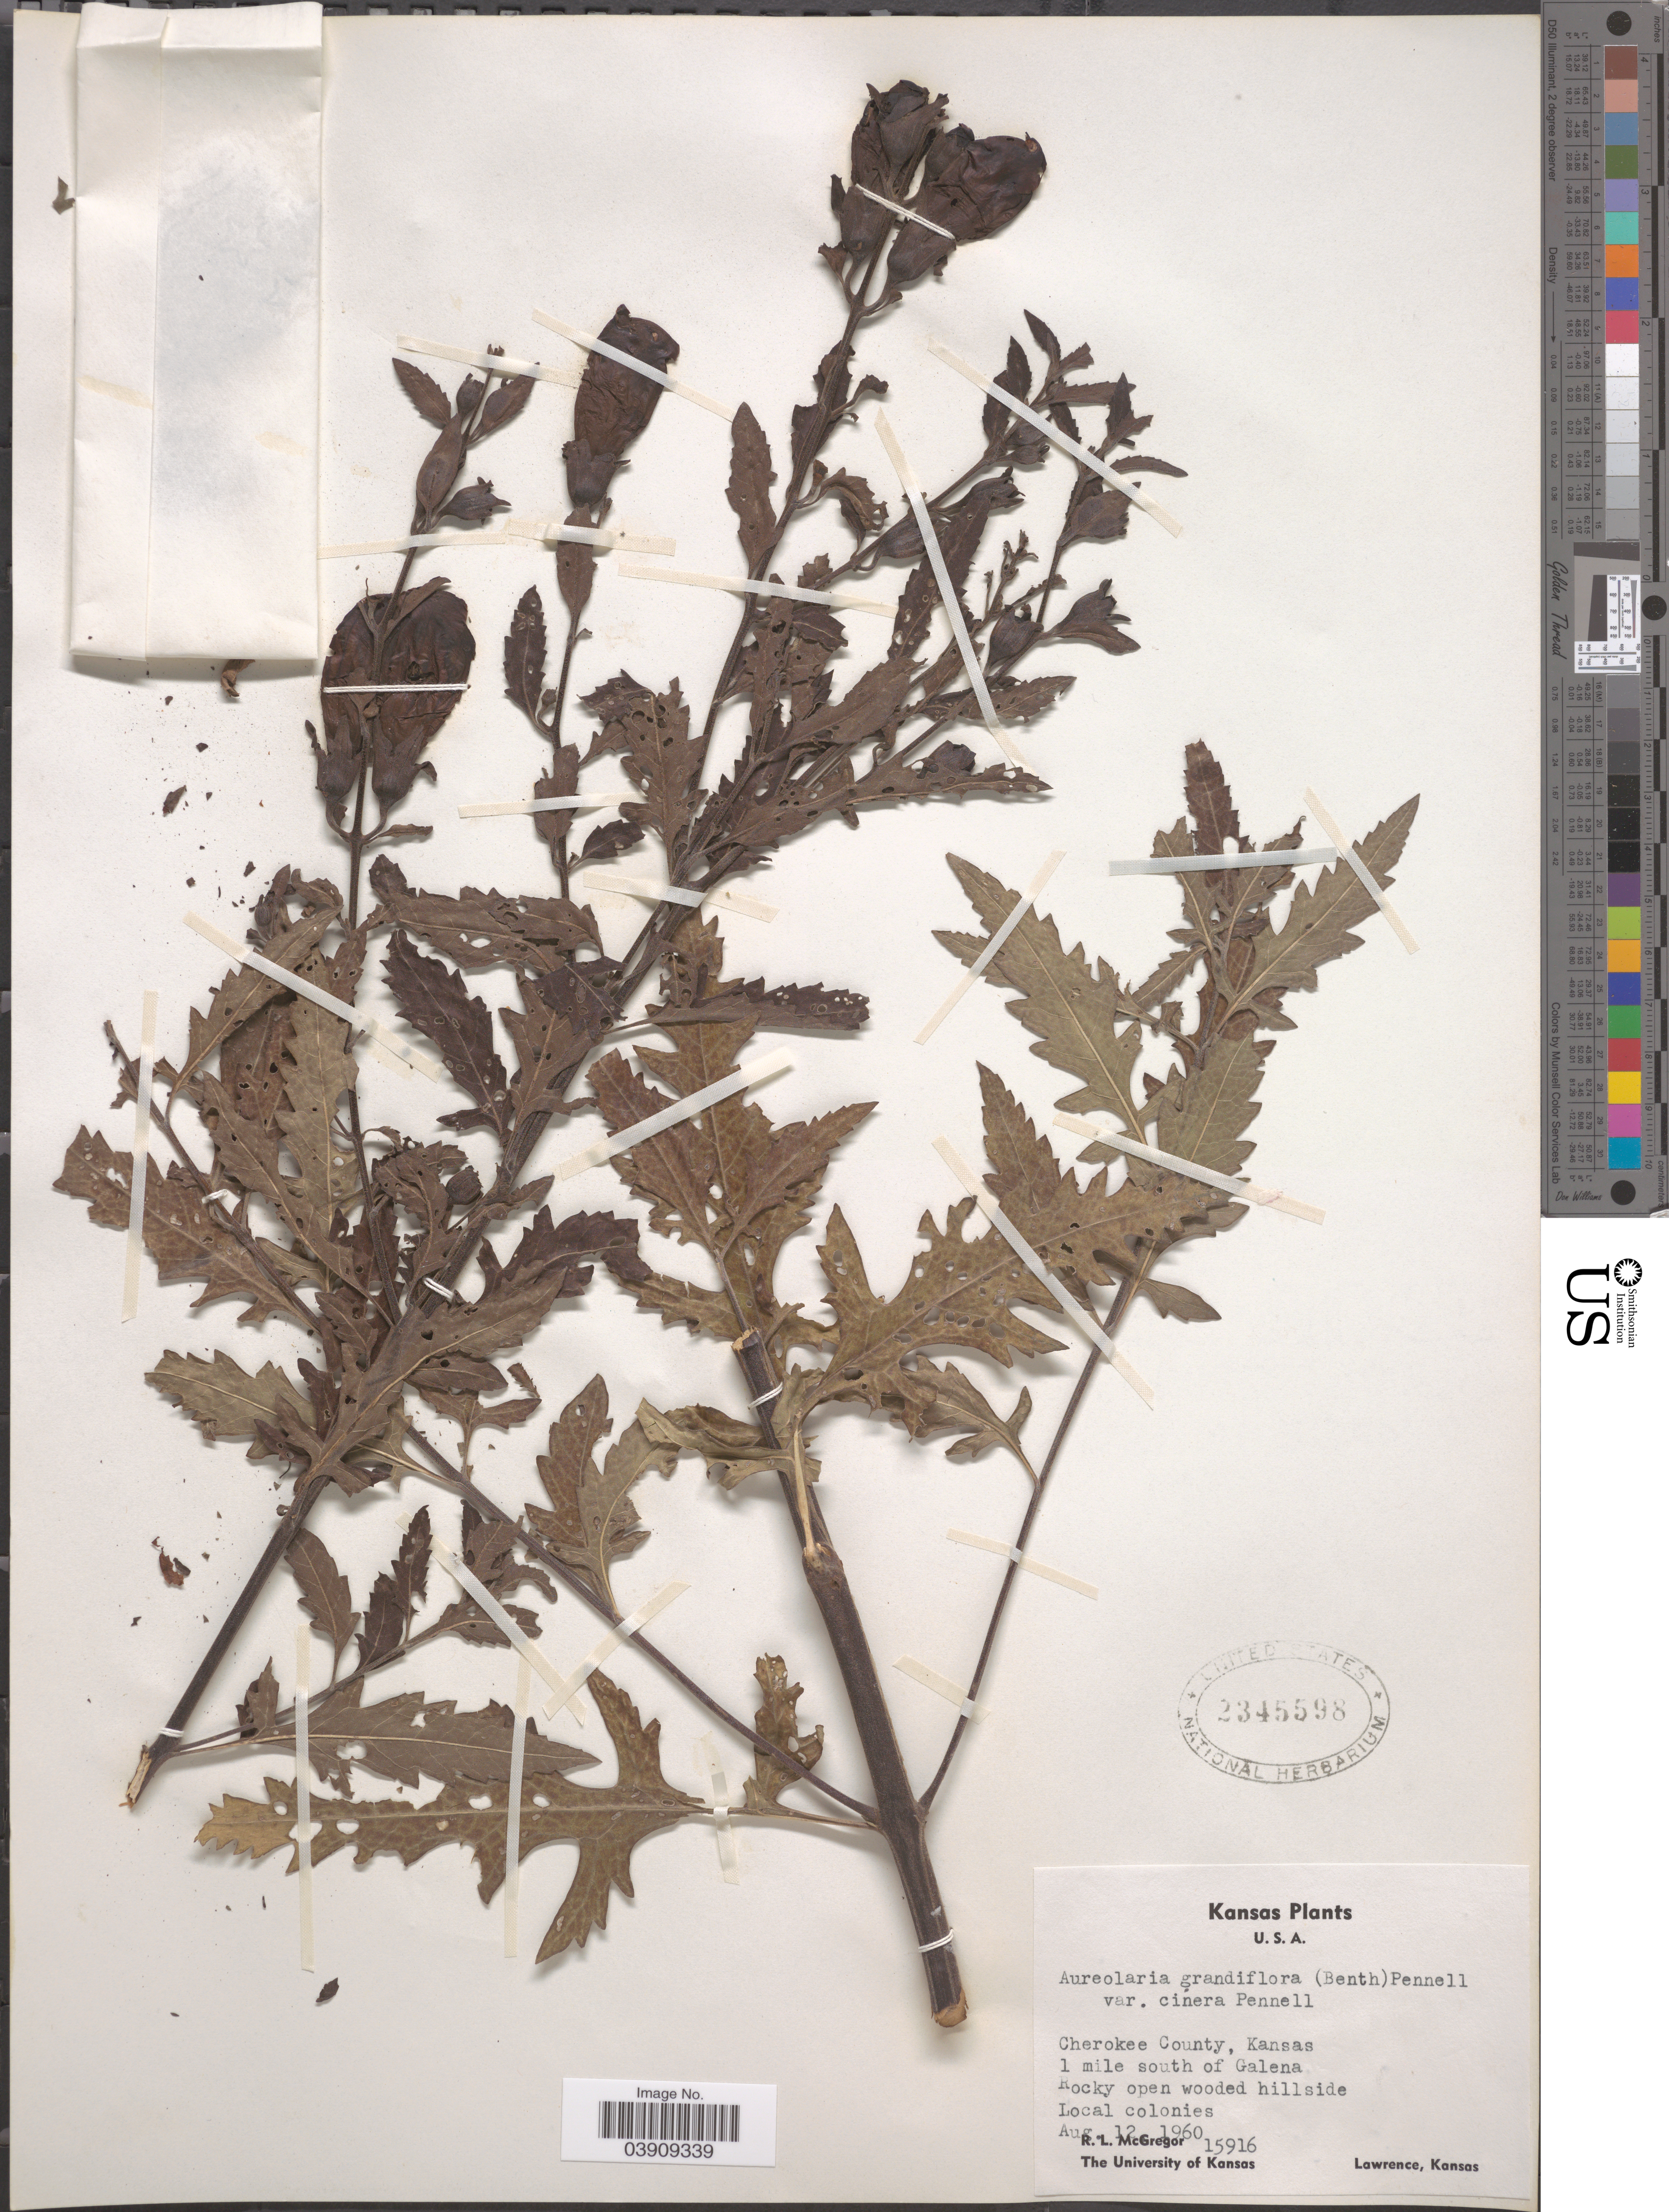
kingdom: Plantae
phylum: Tracheophyta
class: Magnoliopsida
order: Lamiales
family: Orobanchaceae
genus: Aureolaria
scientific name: Aureolaria grandiflora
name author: (Benth.) Pennell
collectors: R. McGregor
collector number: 15916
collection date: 1960-08-12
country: United States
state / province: Kansas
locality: Cherokee County. 1 mile south of Galena.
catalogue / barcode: US 2345598